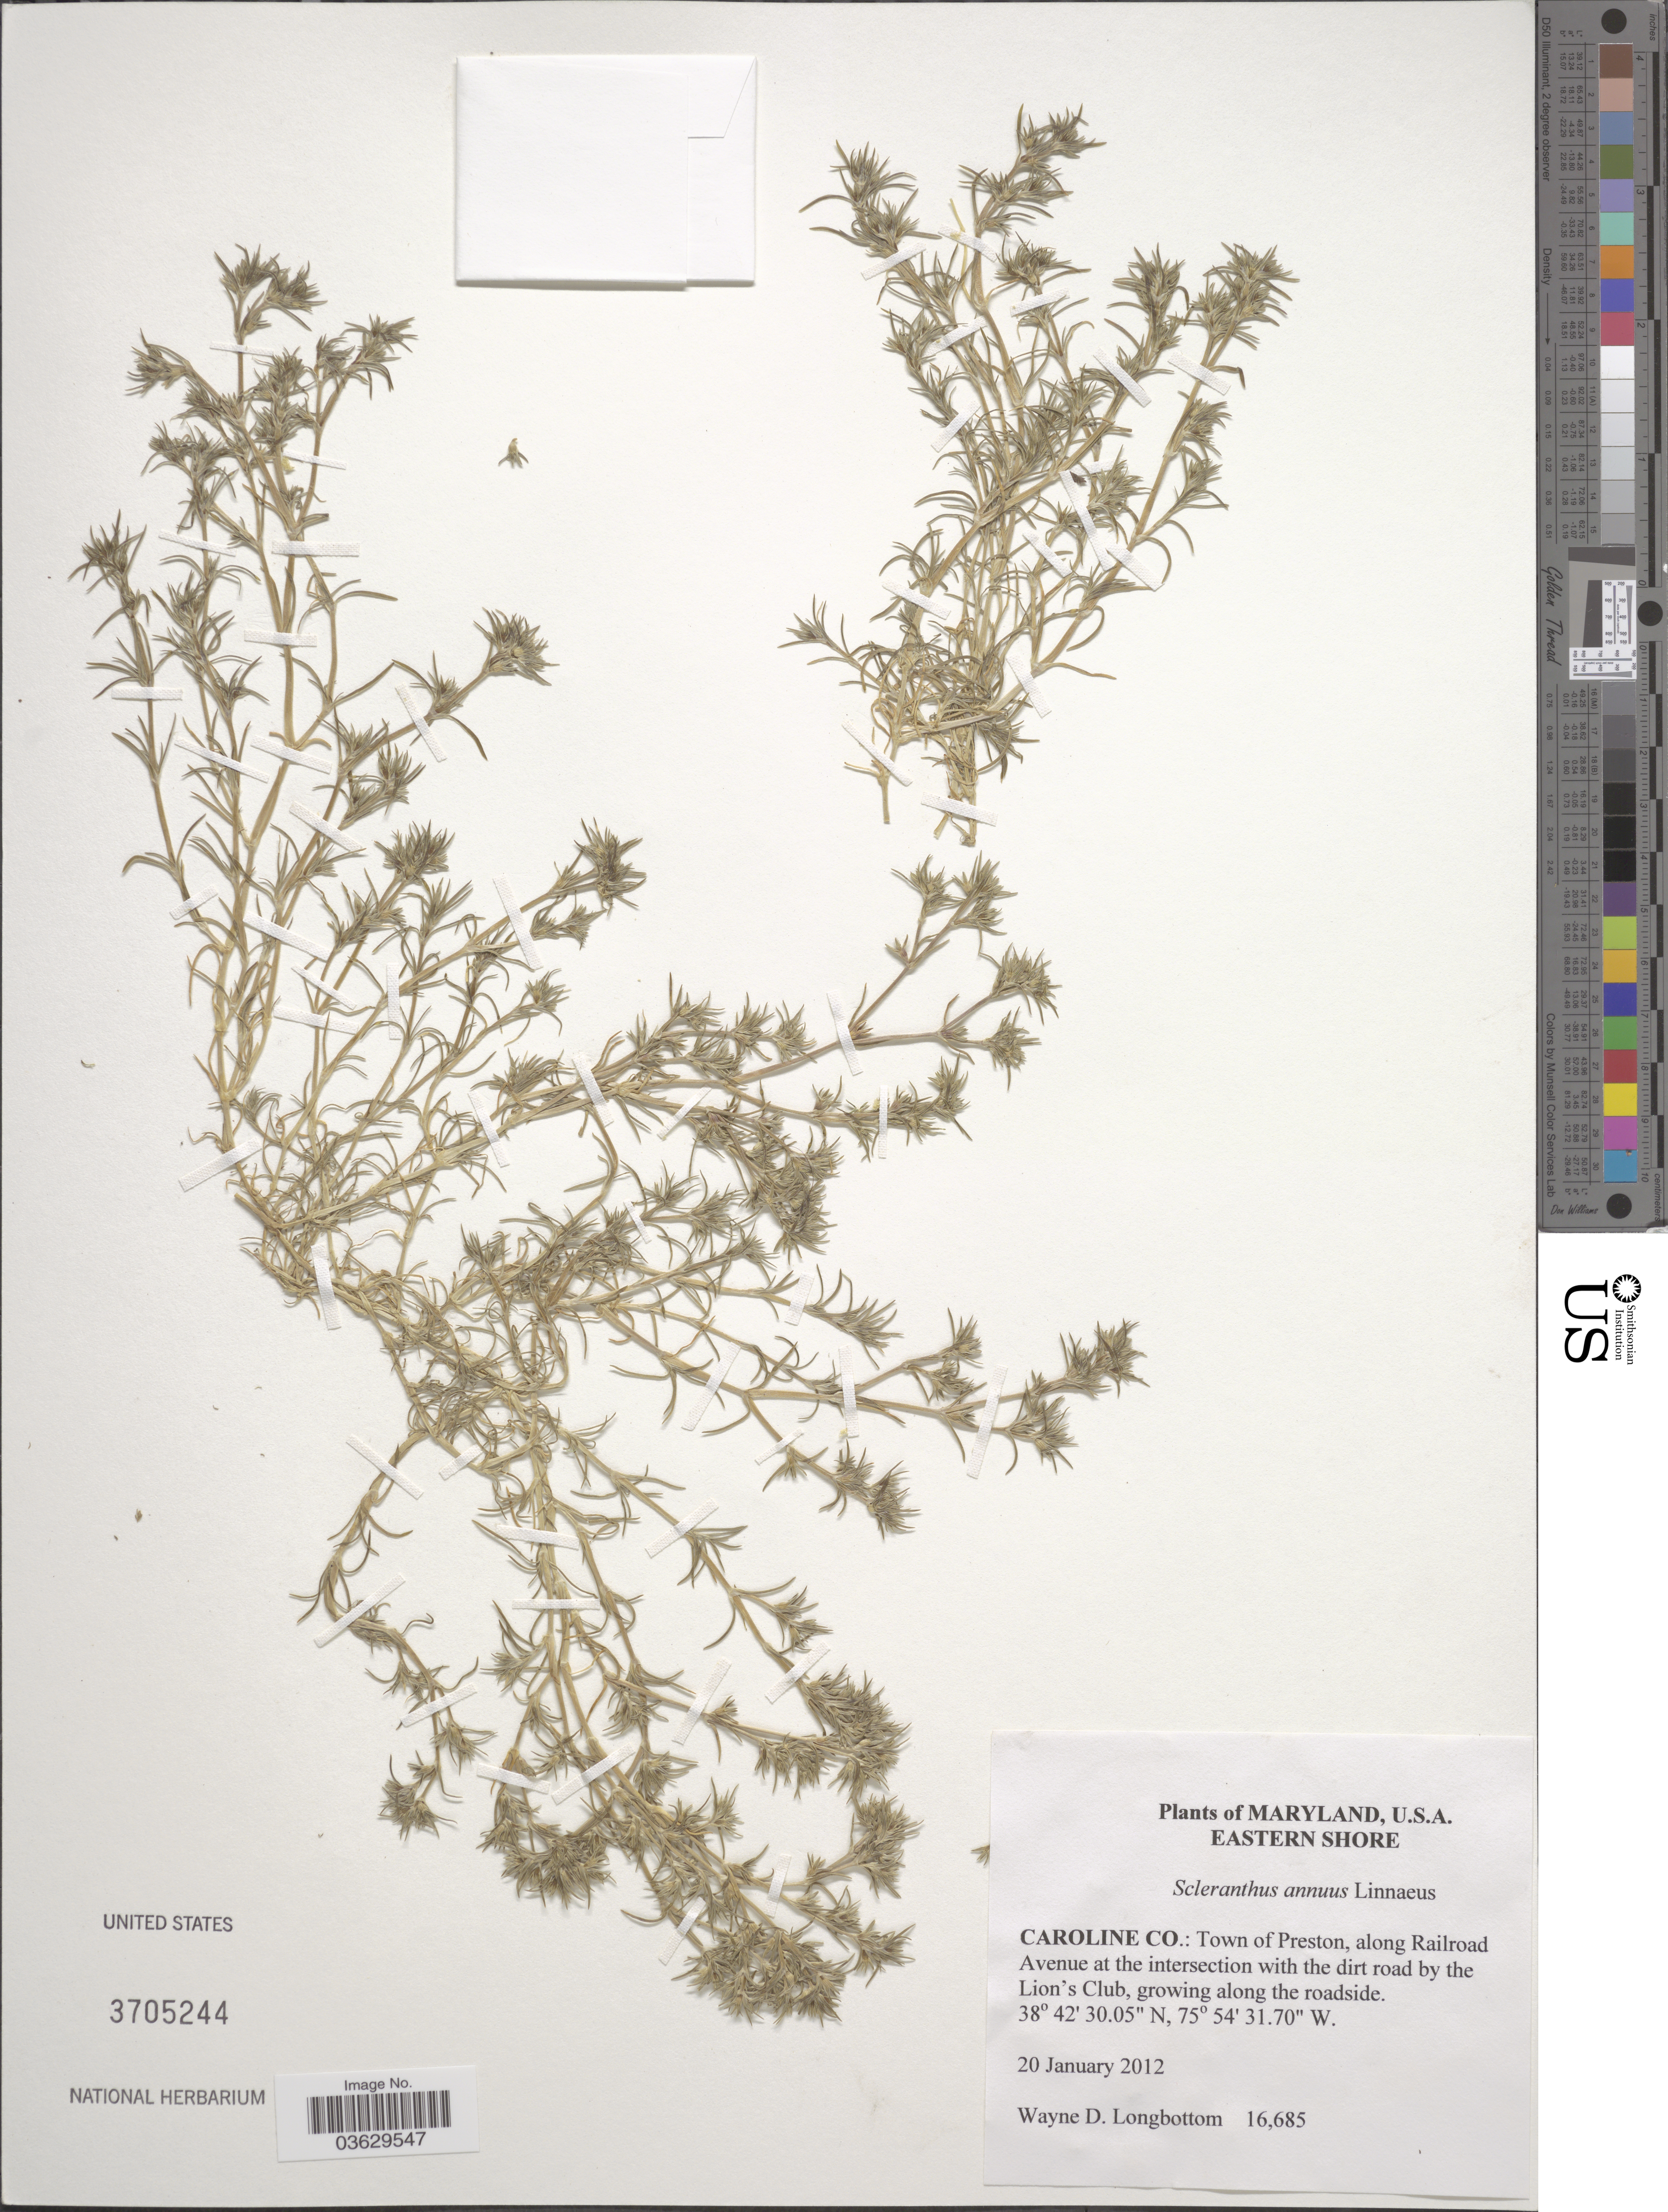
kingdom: Plantae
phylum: Tracheophyta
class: Magnoliopsida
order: Caryophyllales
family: Caryophyllaceae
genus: Scleranthus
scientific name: Scleranthus annuus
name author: L.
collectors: W. D. Longbottom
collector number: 16685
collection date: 2012-01-20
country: United States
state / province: Maryland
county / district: Caroline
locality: Eastern Shore. Caroline Co.: Town of Preston, along Railroad Avenue at the intersection with the dirt road by the Lion's Club.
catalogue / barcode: US 3705244